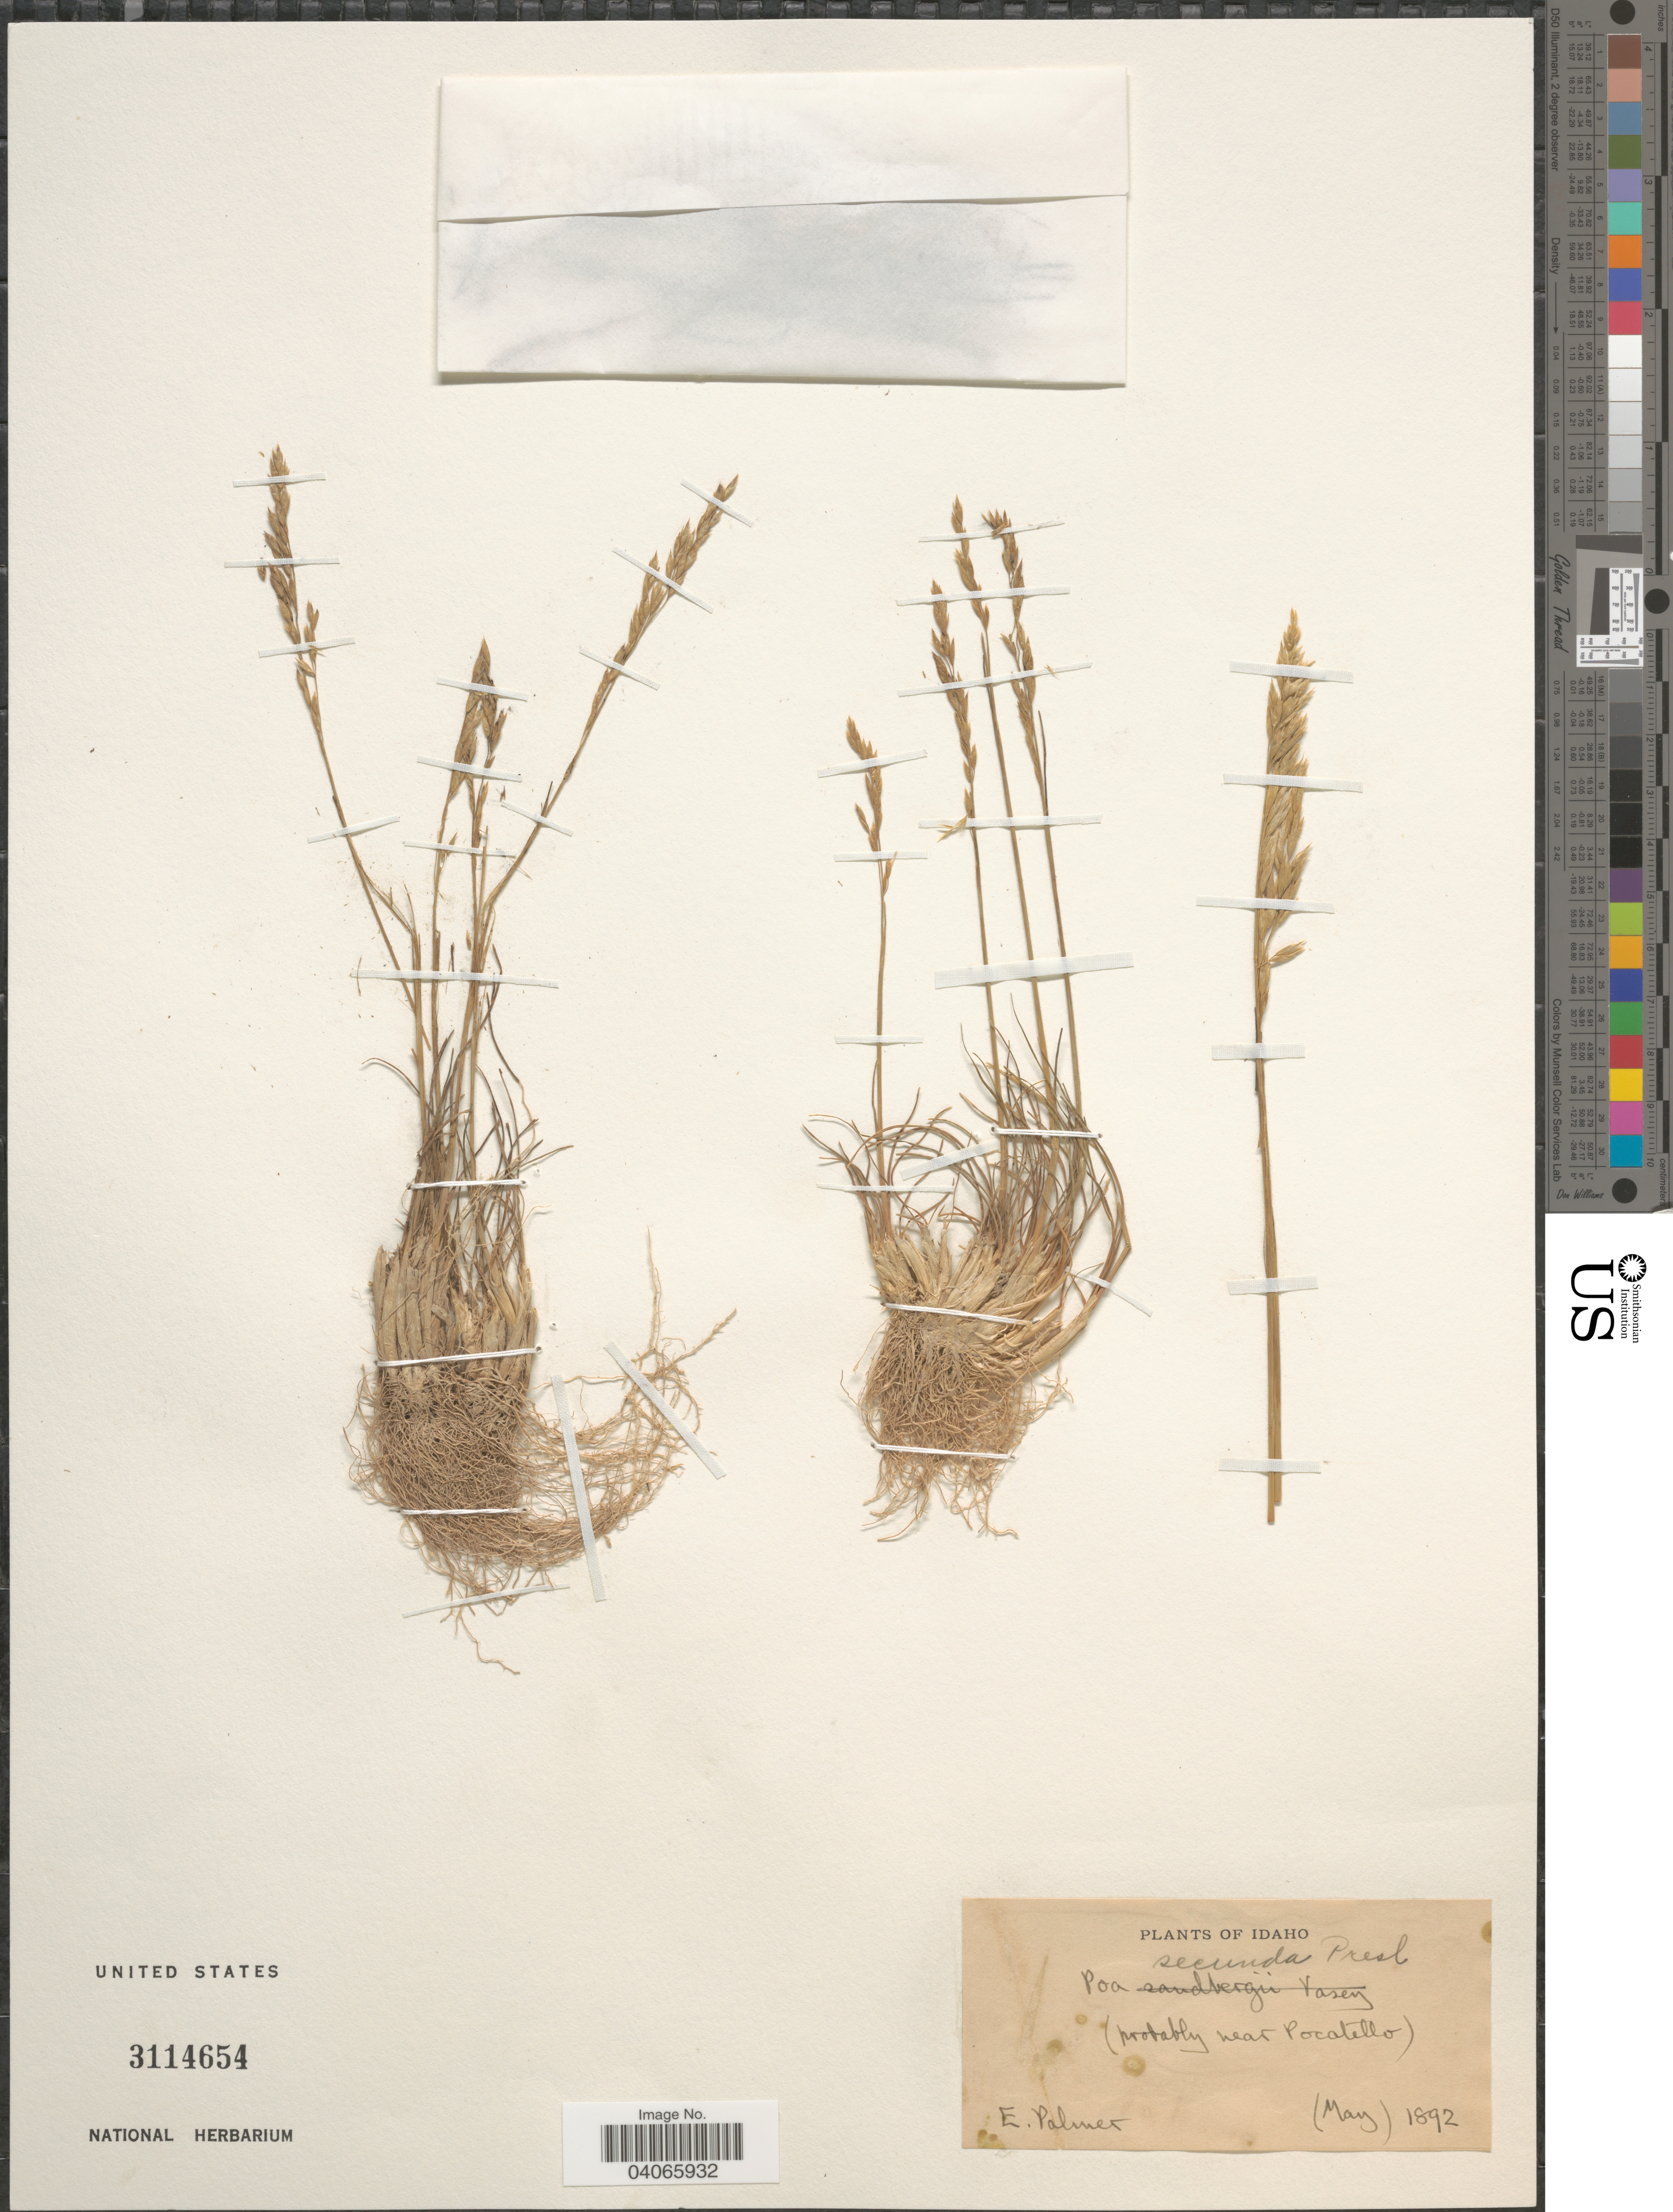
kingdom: Plantae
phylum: Tracheophyta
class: Liliopsida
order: Poales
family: Poaceae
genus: Poa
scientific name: Poa secunda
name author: J. Presl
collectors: E. Palmer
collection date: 1892-05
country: United States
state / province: Idaho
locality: Probably near Pocatello.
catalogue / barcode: US 3114654